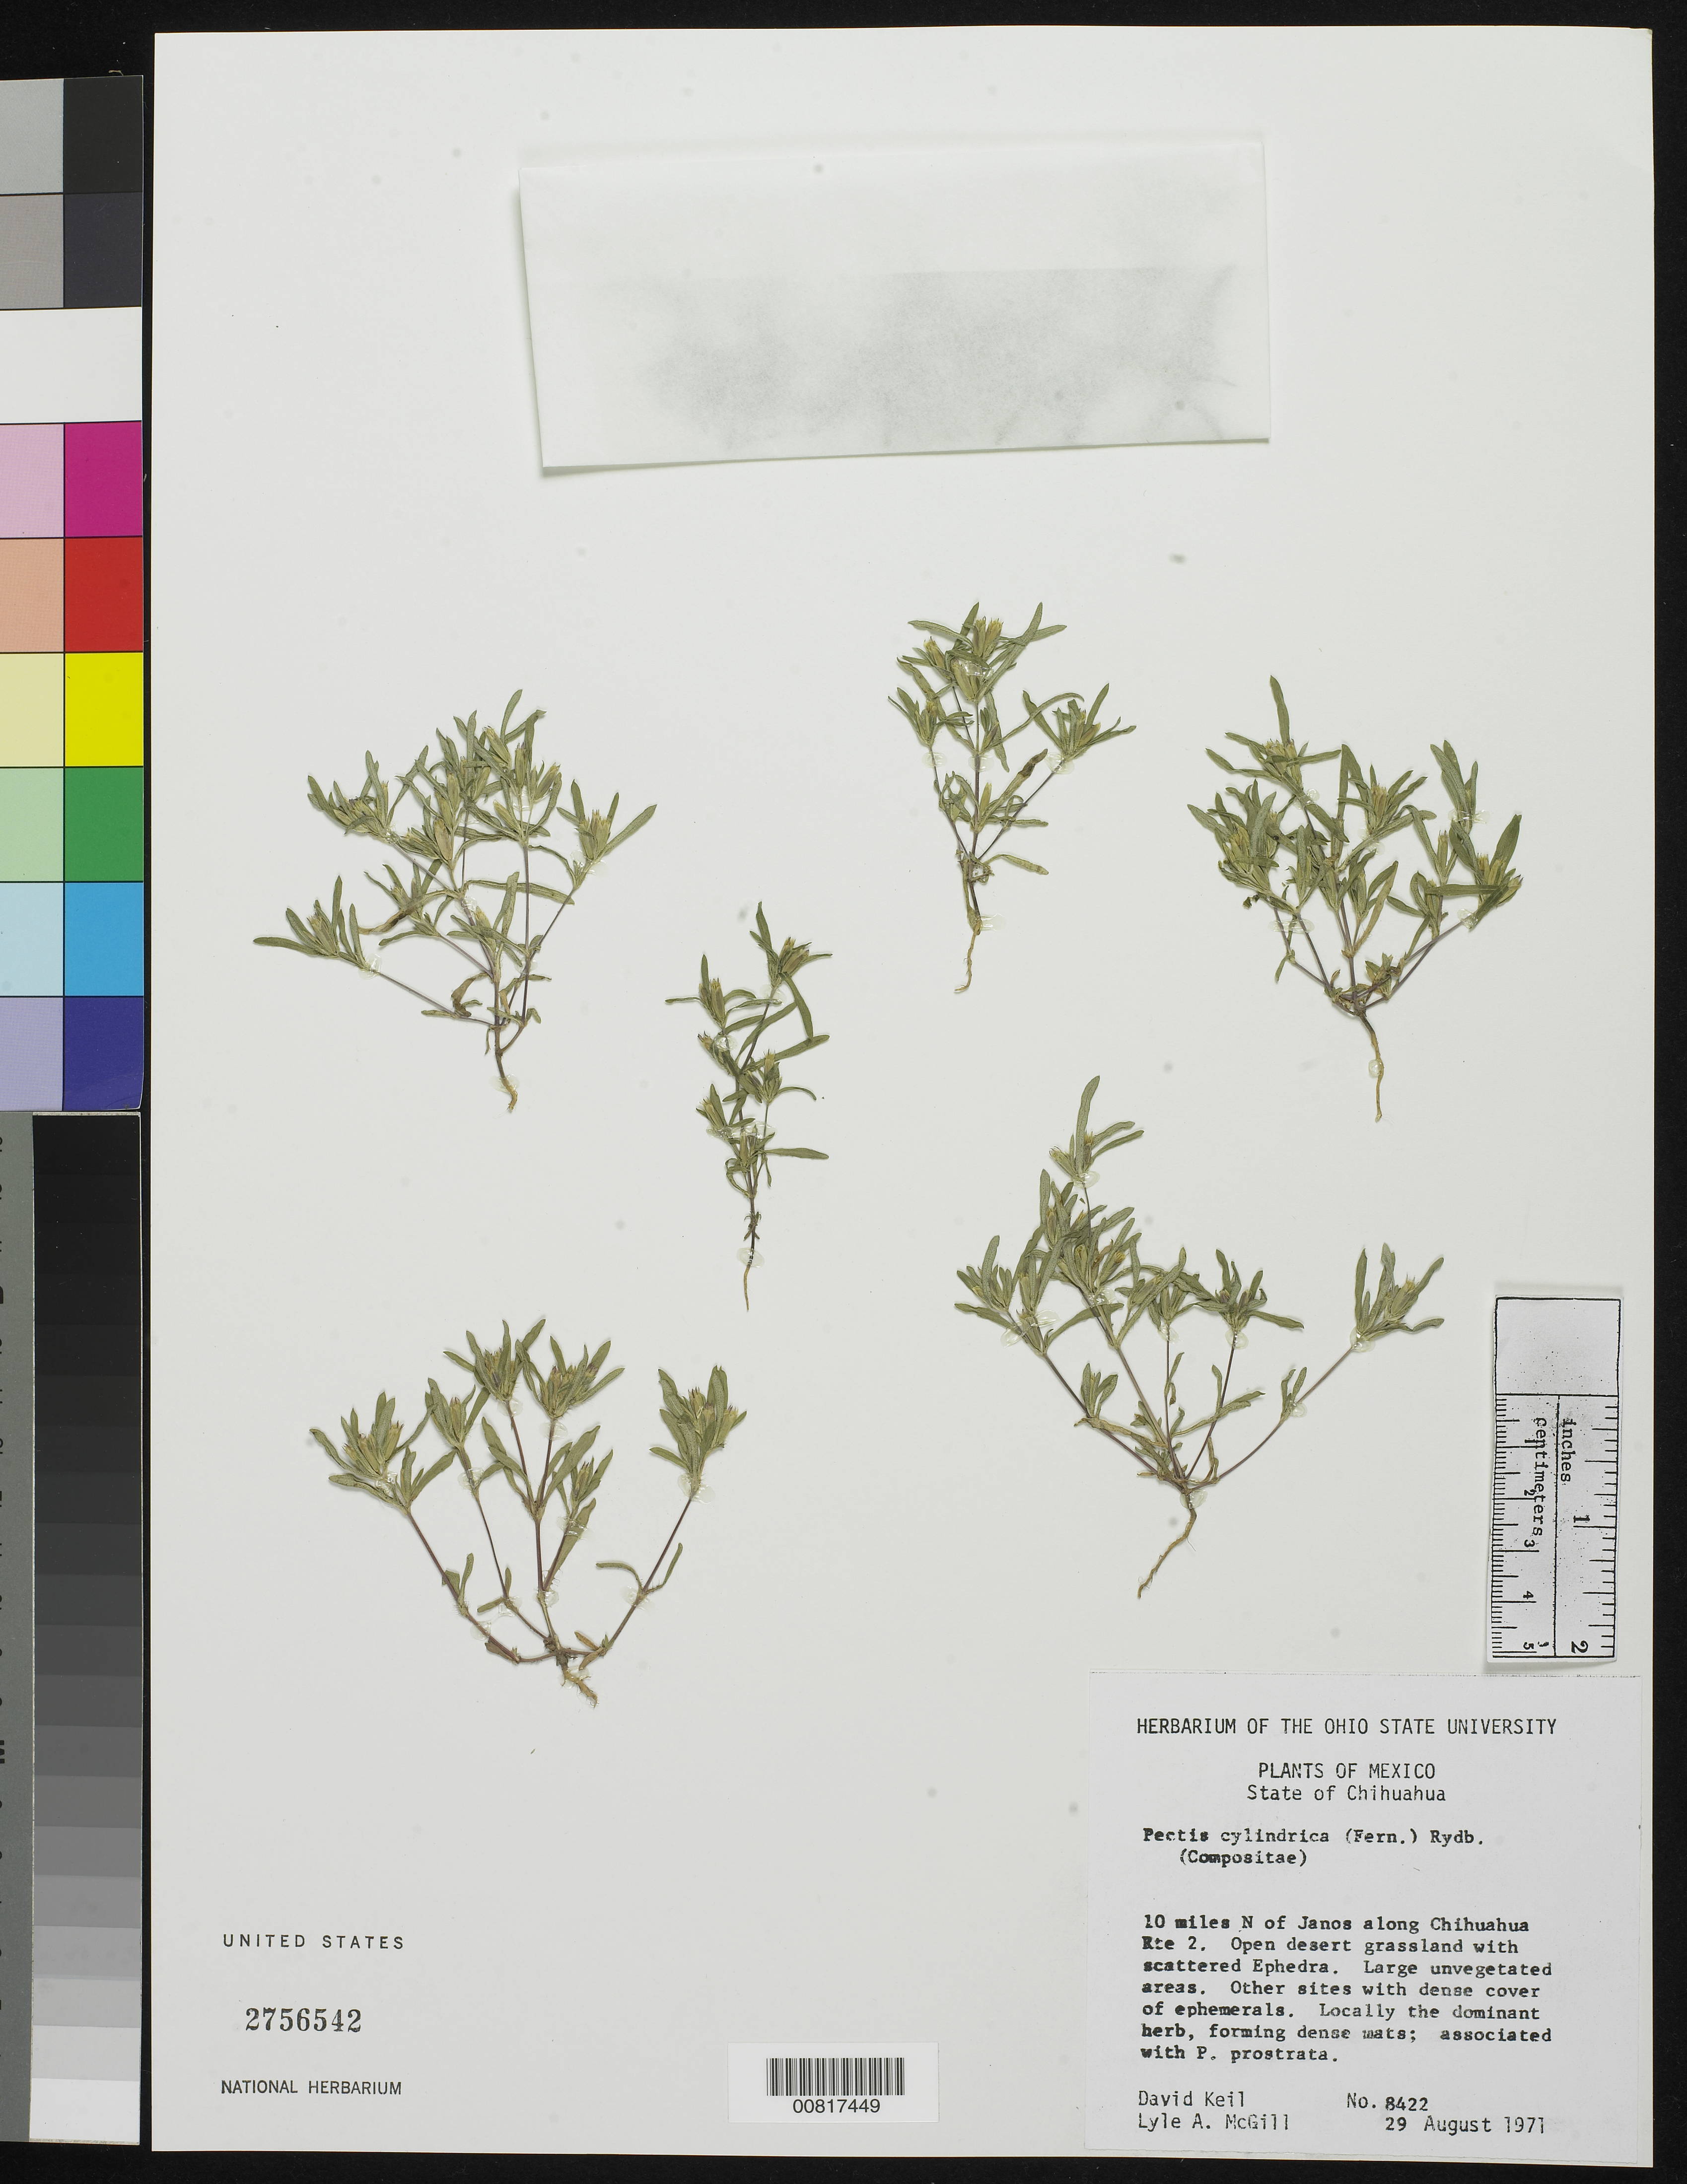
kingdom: Plantae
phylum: Tracheophyta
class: Magnoliopsida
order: Asterales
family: Asteraceae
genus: Pectis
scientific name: Pectis cylindrica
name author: (Fernald) Rydb.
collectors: D. J. Keil & L. McGill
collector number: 8422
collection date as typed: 29 Aug 1971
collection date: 1971-08-29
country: Mexico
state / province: Chihuahua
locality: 10 miles N of Janos along Chihuahua Rte. 2.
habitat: Open desert grassland with scattered Ephedra.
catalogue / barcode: US 2756542